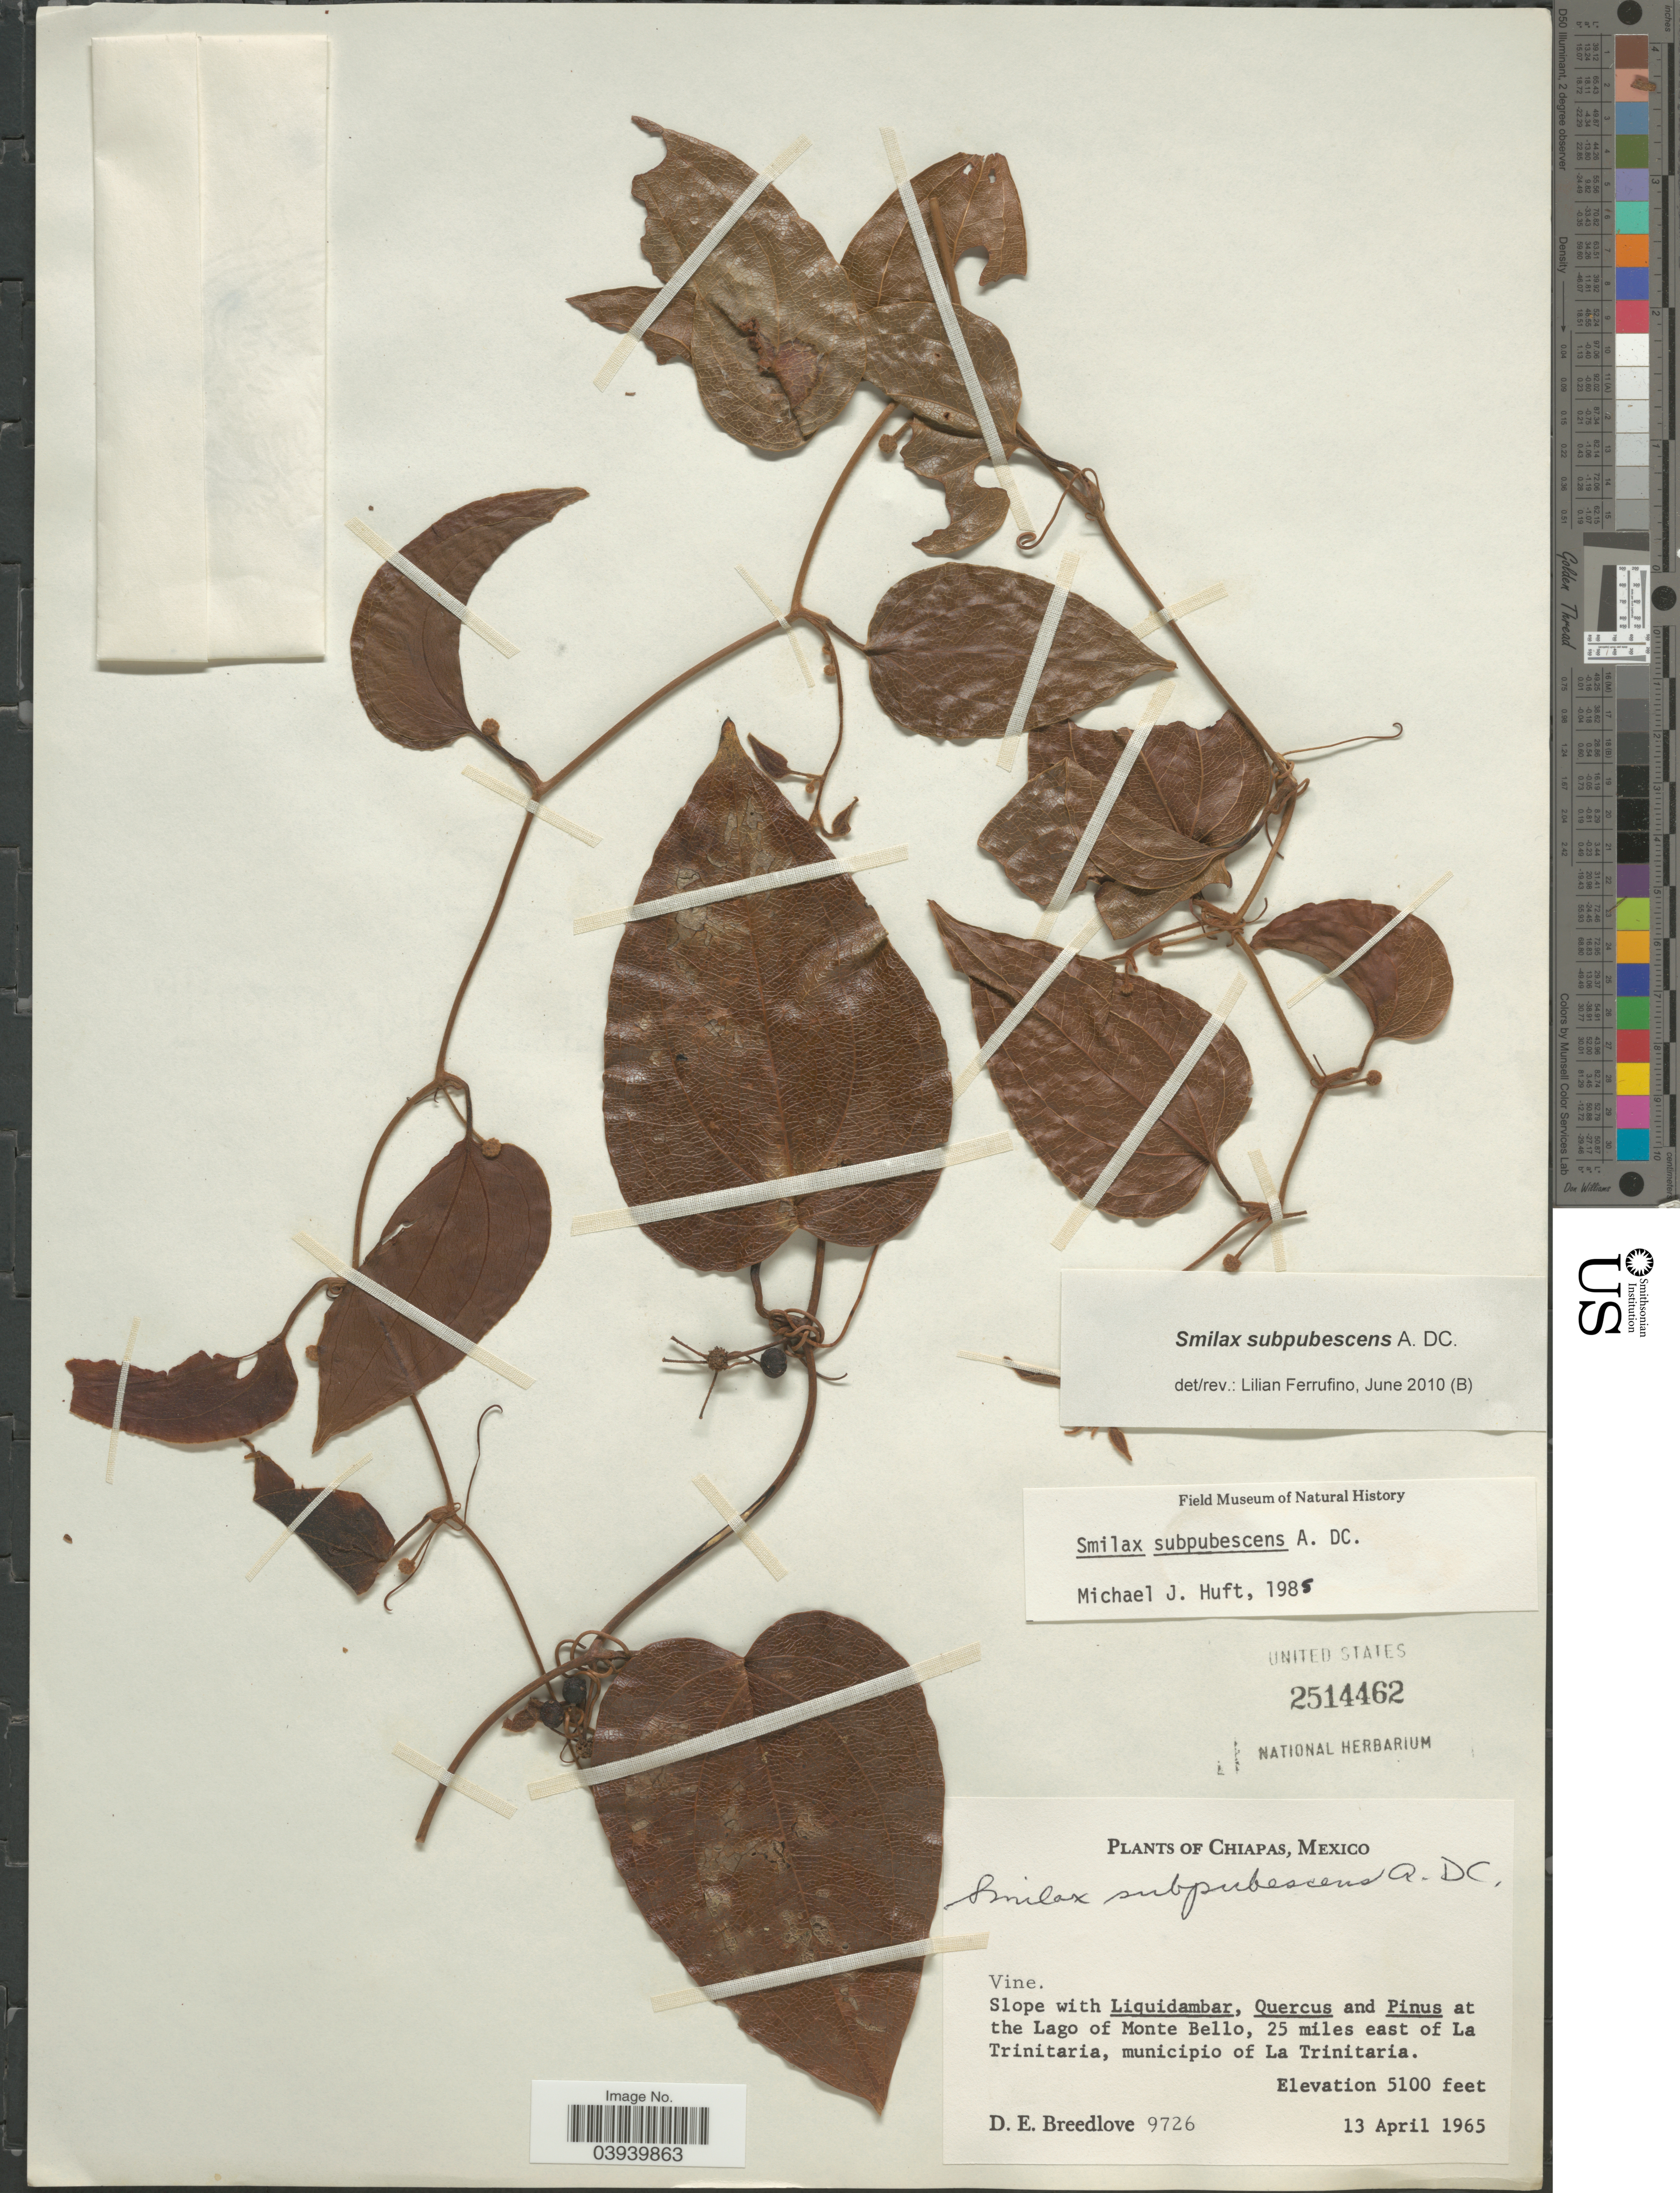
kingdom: Plantae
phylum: Tracheophyta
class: Liliopsida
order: Liliales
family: Smilacaceae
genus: Smilax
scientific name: Smilax subpubescens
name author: A. DC.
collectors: D. E. Breedlove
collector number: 9726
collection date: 1965-04-13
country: Mexico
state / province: Chiapas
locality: Slope at the Lago of Monte Bello, 25 miles east of La Trinitaria, municipio of La Trinitaria.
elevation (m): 1554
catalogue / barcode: US 2514462